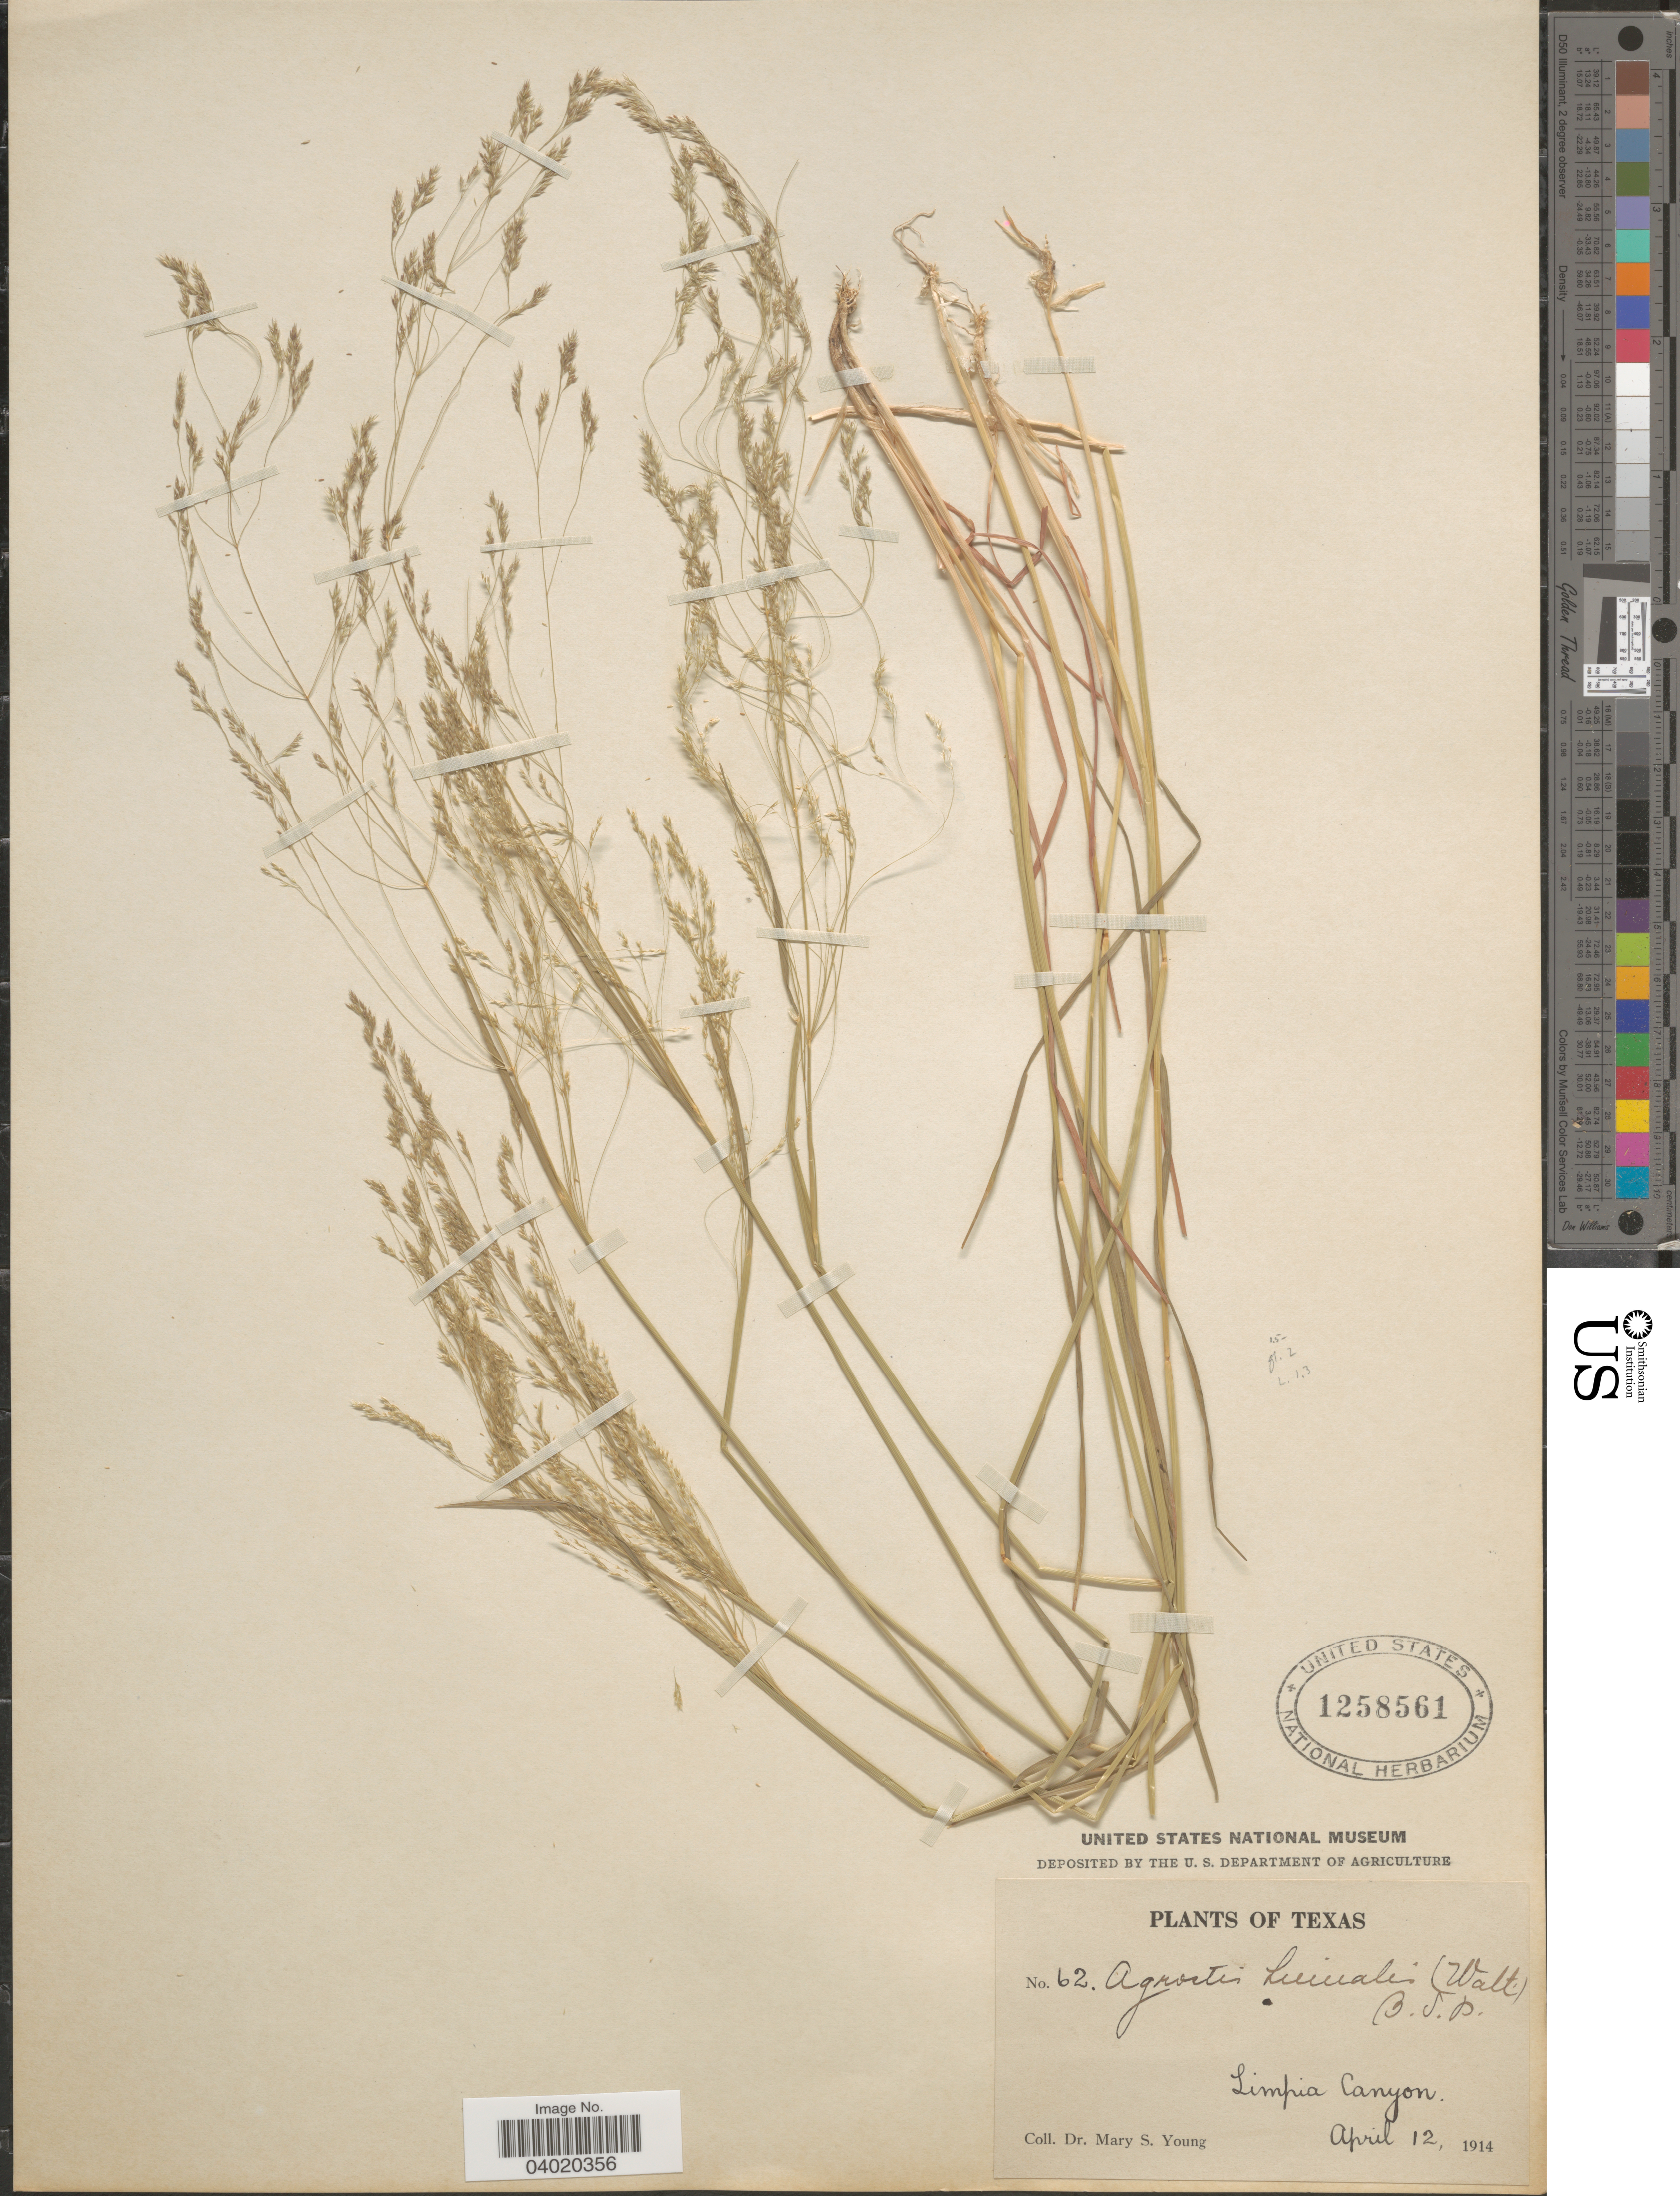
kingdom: Plantae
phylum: Tracheophyta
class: Liliopsida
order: Poales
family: Poaceae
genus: Agrostis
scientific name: Agrostis hyemalis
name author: (Walter) Britton et al.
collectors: M. Young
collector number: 62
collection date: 1914-04-12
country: United States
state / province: Texas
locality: Limpia Canyon.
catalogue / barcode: US 1258561